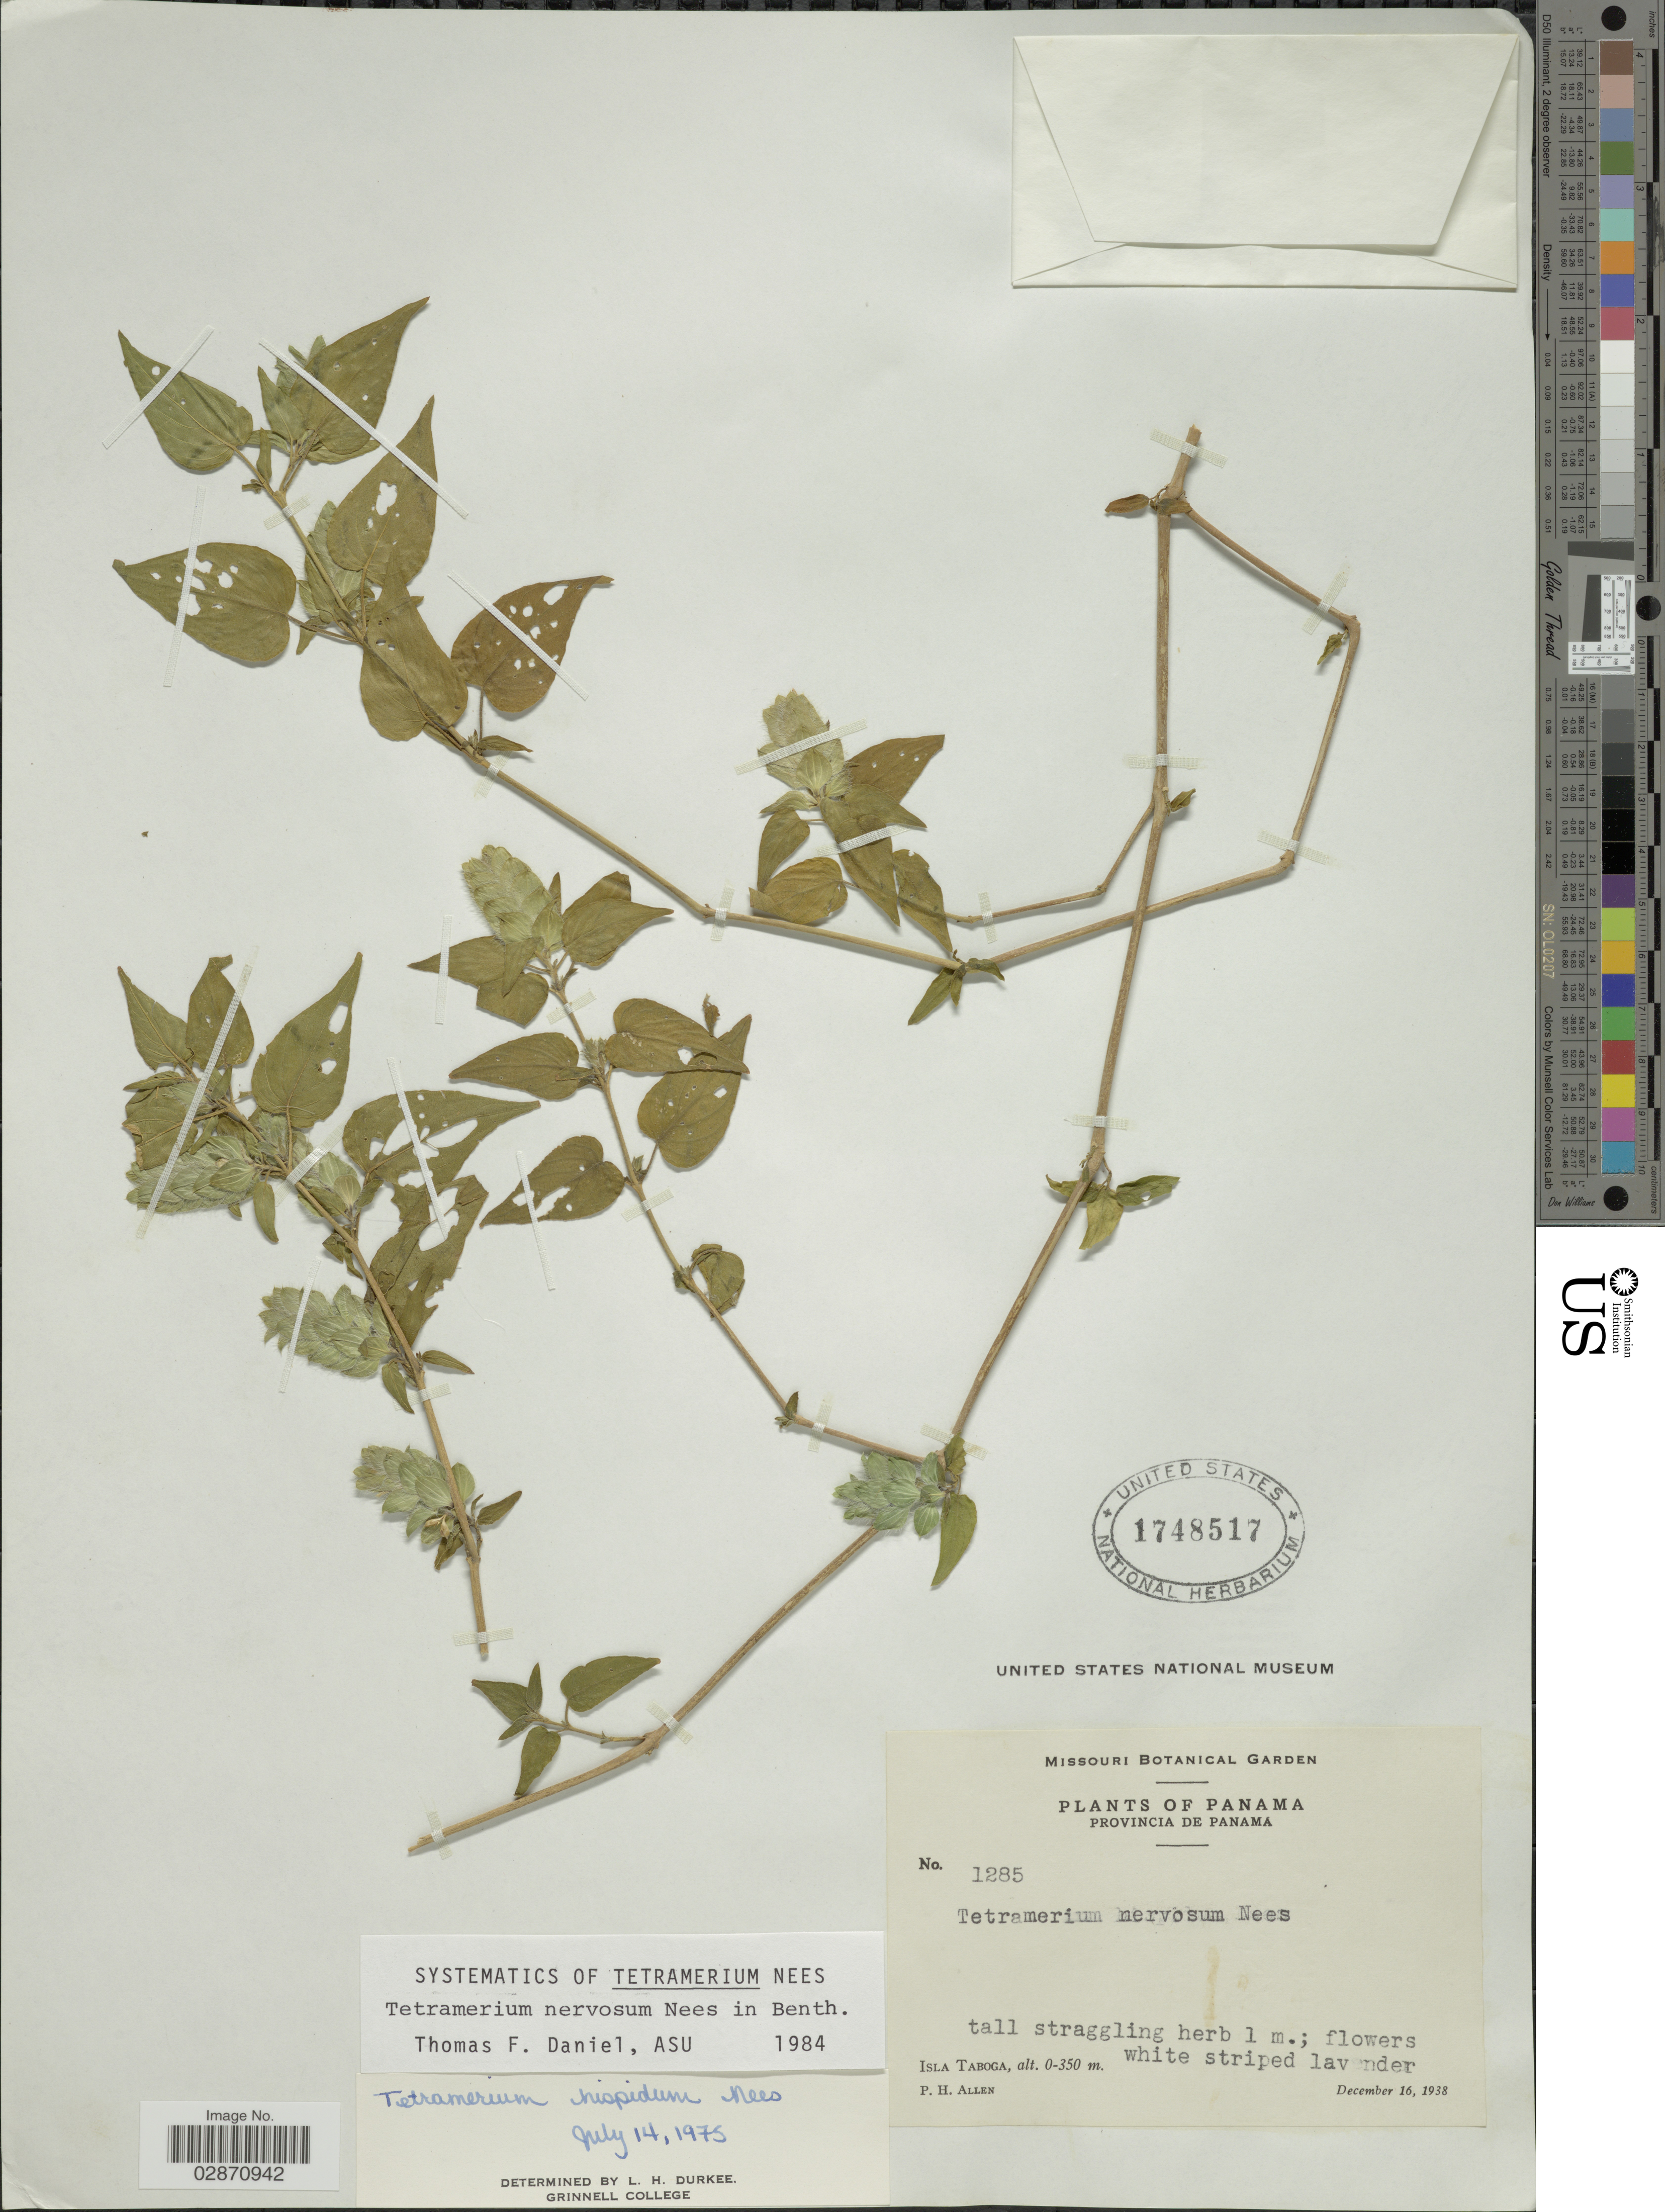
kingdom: Plantae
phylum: Tracheophyta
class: Magnoliopsida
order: Lamiales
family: Acanthaceae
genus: Tetramerium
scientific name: Tetramerium nervosum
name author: Nees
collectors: P. H. Allen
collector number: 1285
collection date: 1938-12-16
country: Panama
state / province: Panamá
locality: Isla Taboga.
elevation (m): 0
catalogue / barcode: US 1748517